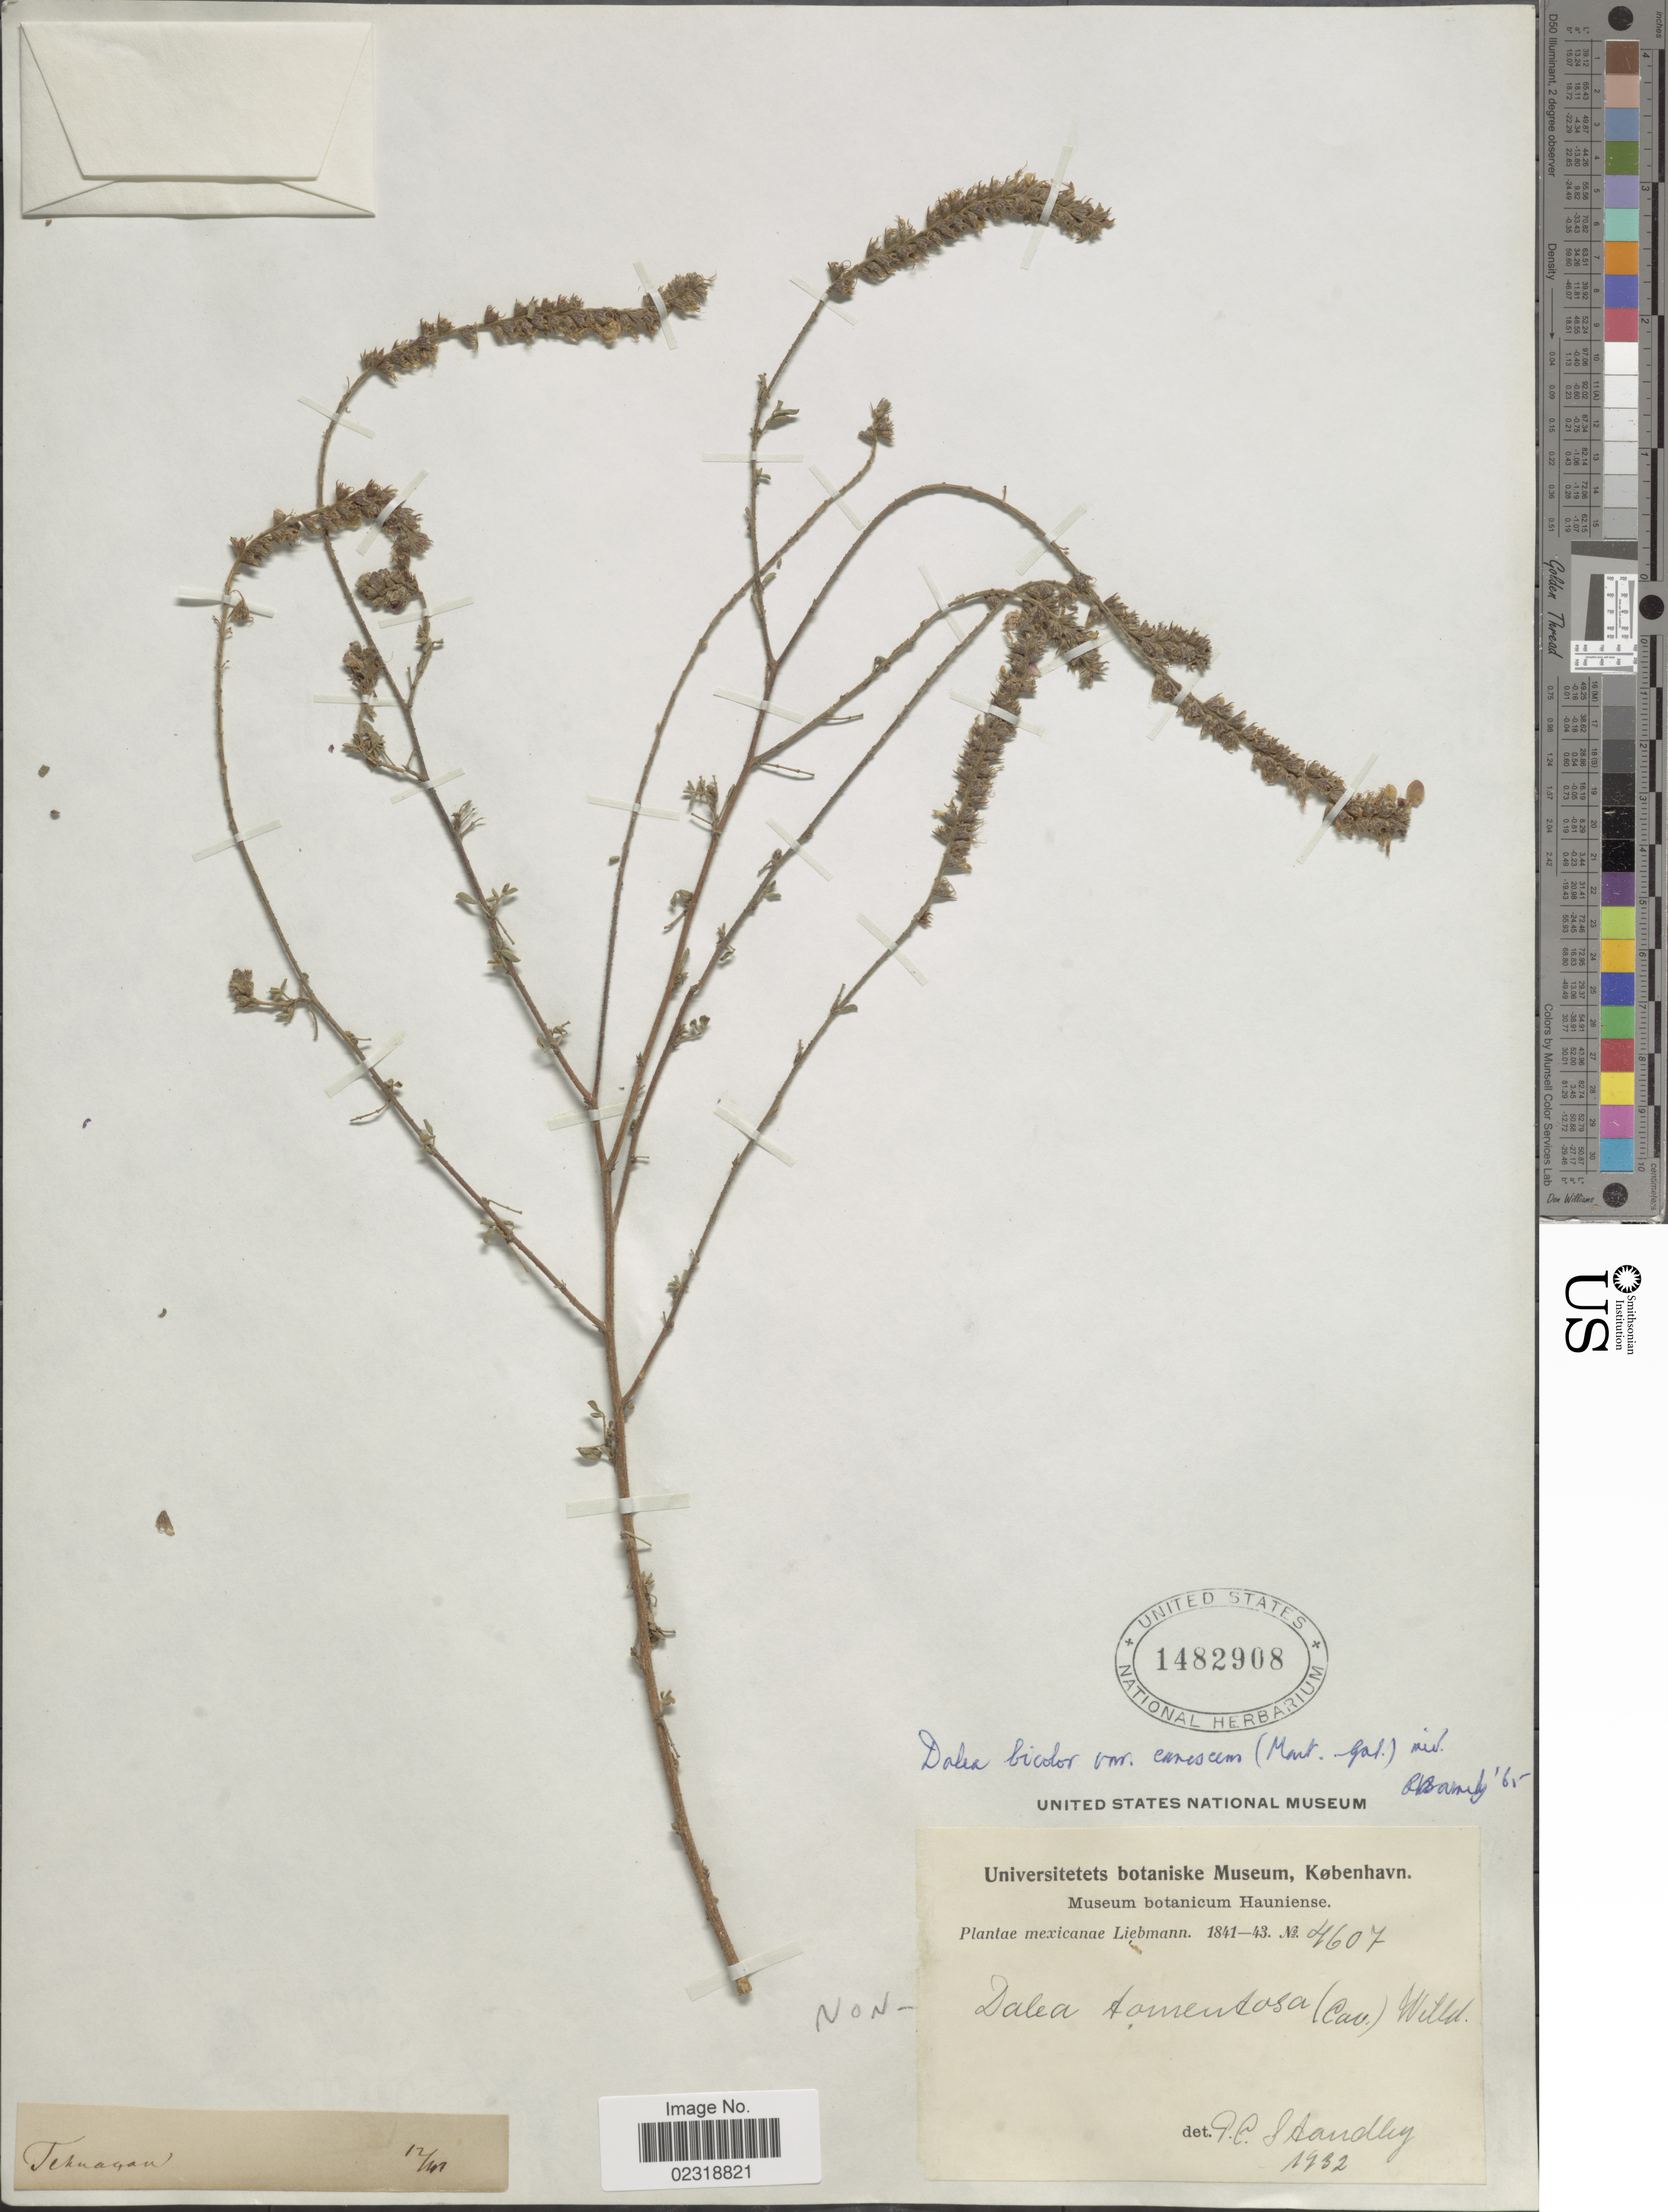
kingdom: Plantae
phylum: Tracheophyta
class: Magnoliopsida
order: Fabales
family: Fabaceae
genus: Dalea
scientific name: Dalea bicolor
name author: Humb. & Bonpl. ex Willd.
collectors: Liebmann, --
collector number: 4607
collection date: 1841-12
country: Mexico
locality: Tehuacan.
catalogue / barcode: US 1482908